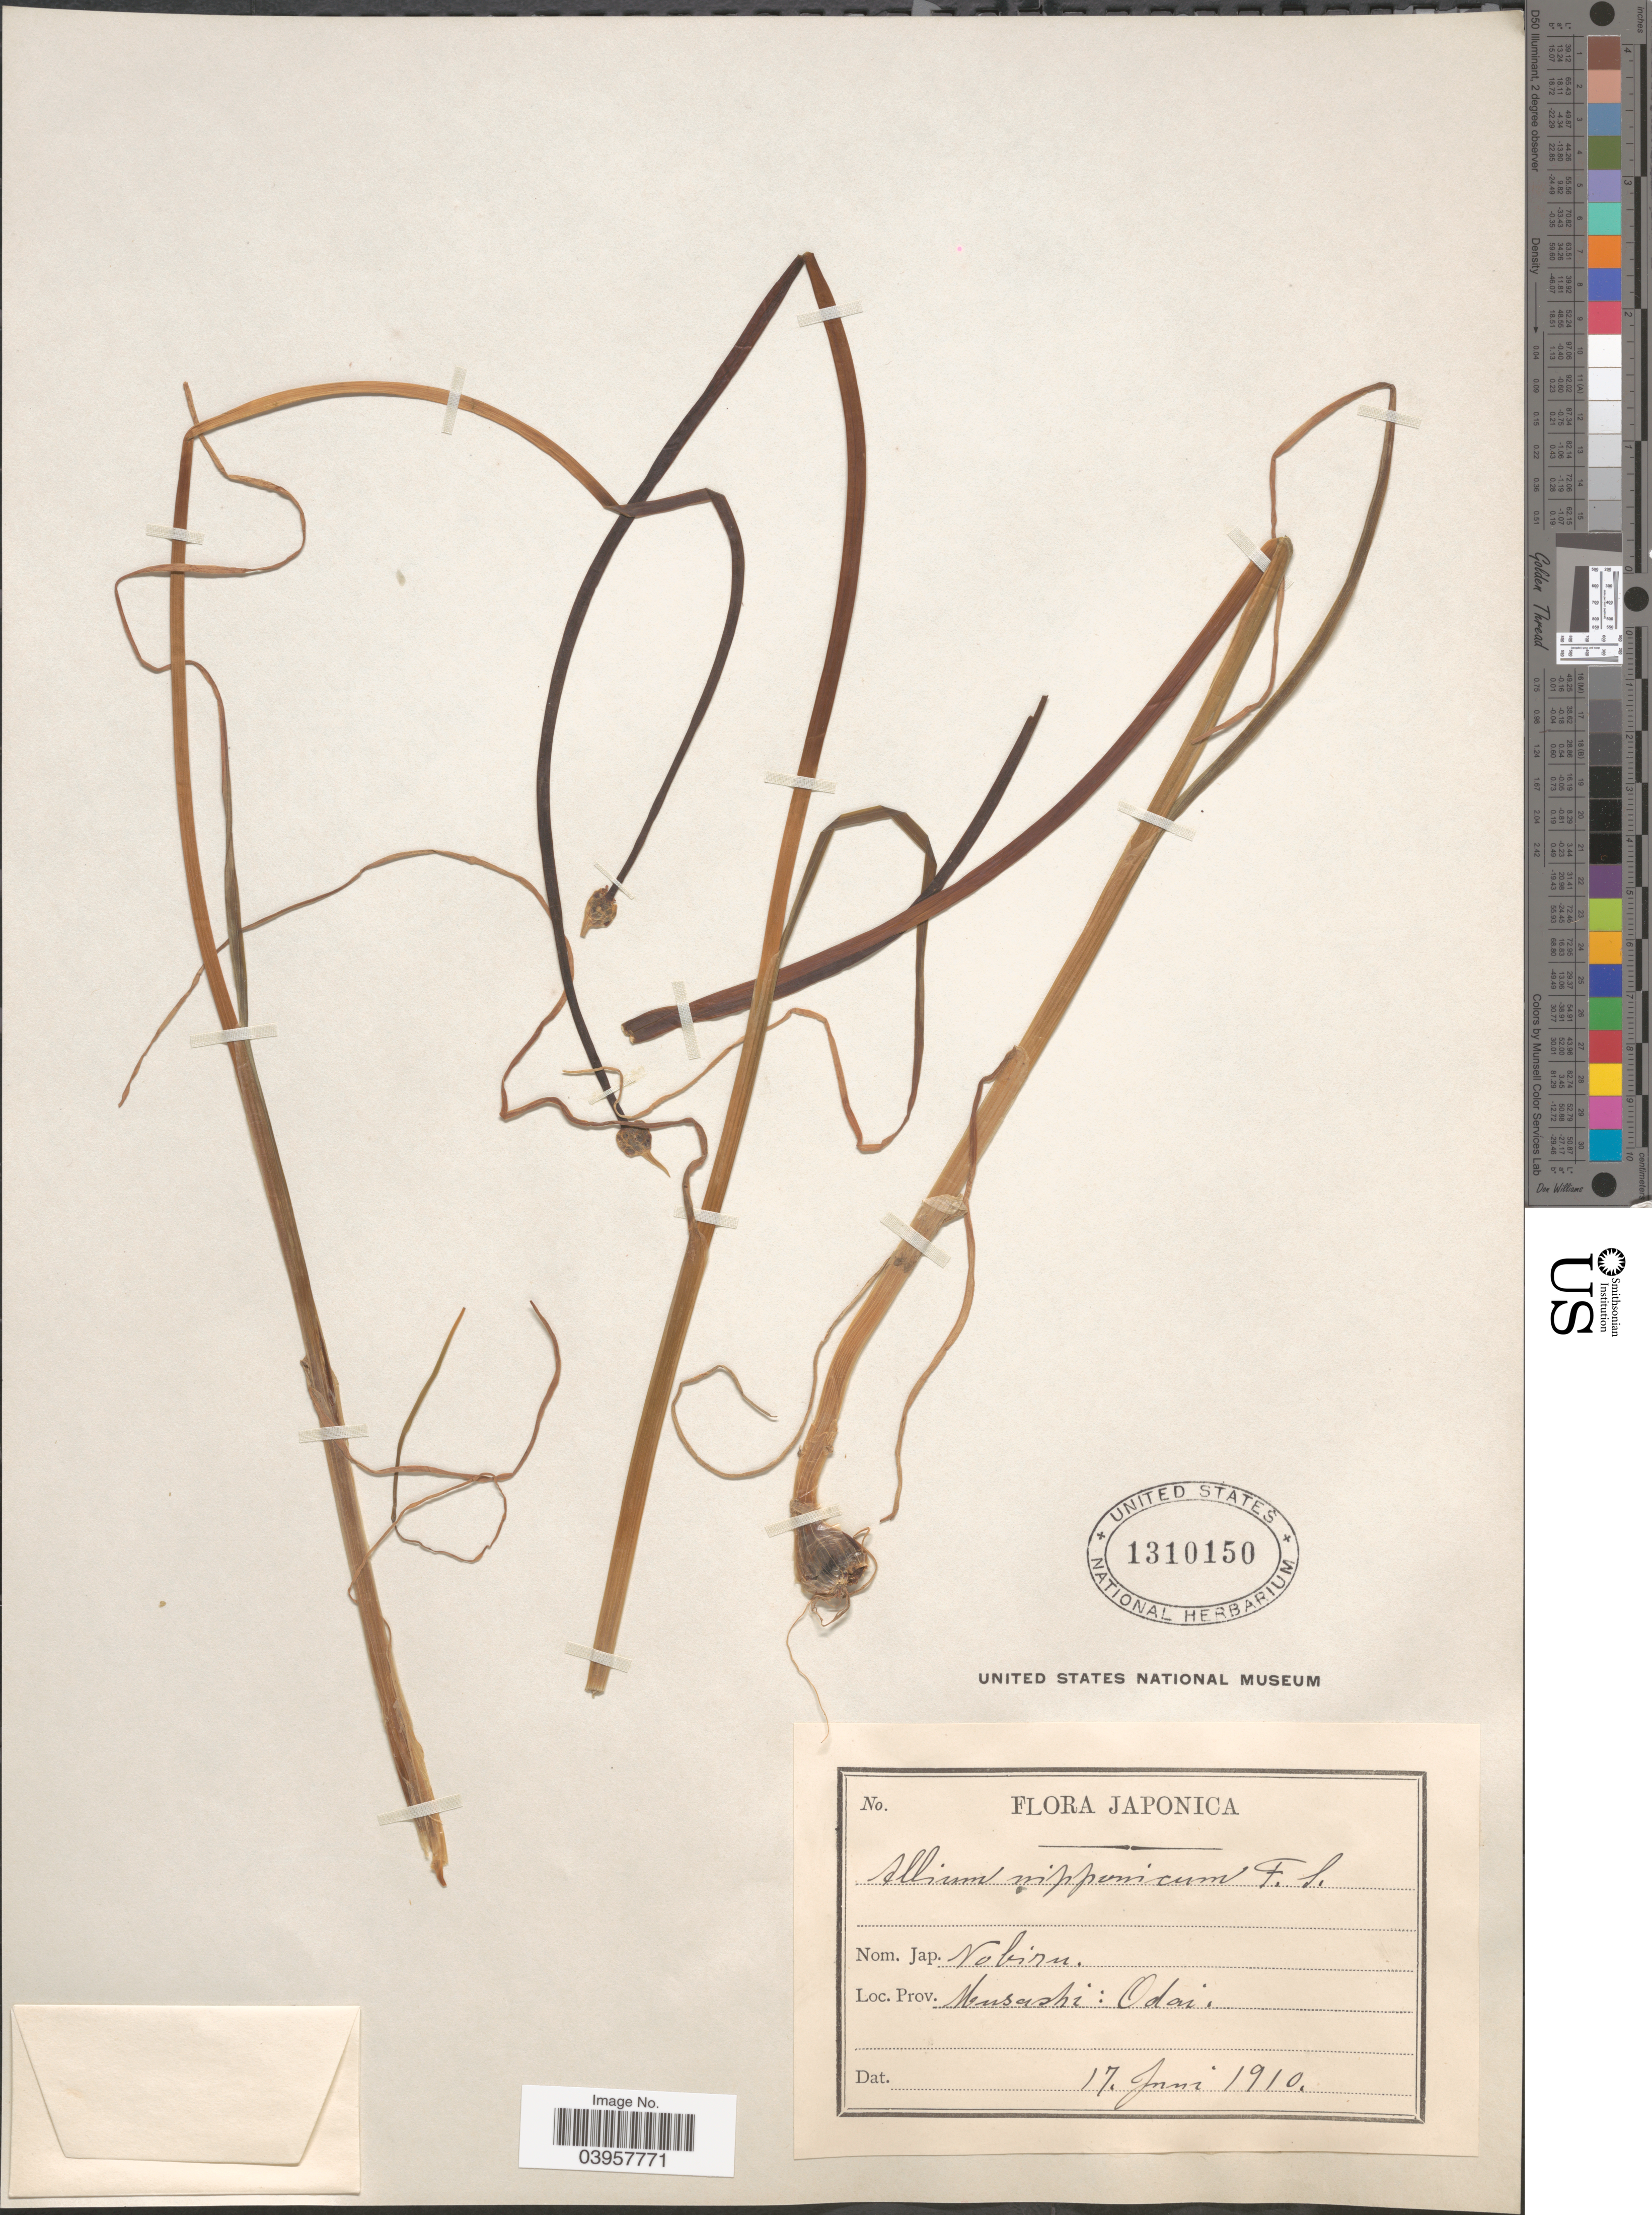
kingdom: Plantae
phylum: Tracheophyta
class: Liliopsida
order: Asparagales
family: Amaryllidaceae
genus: Allium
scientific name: Allium nipponicum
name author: Franch. & Sav.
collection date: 1910-06-17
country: Japan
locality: Prov. Musashi: Odai.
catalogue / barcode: US 1310150